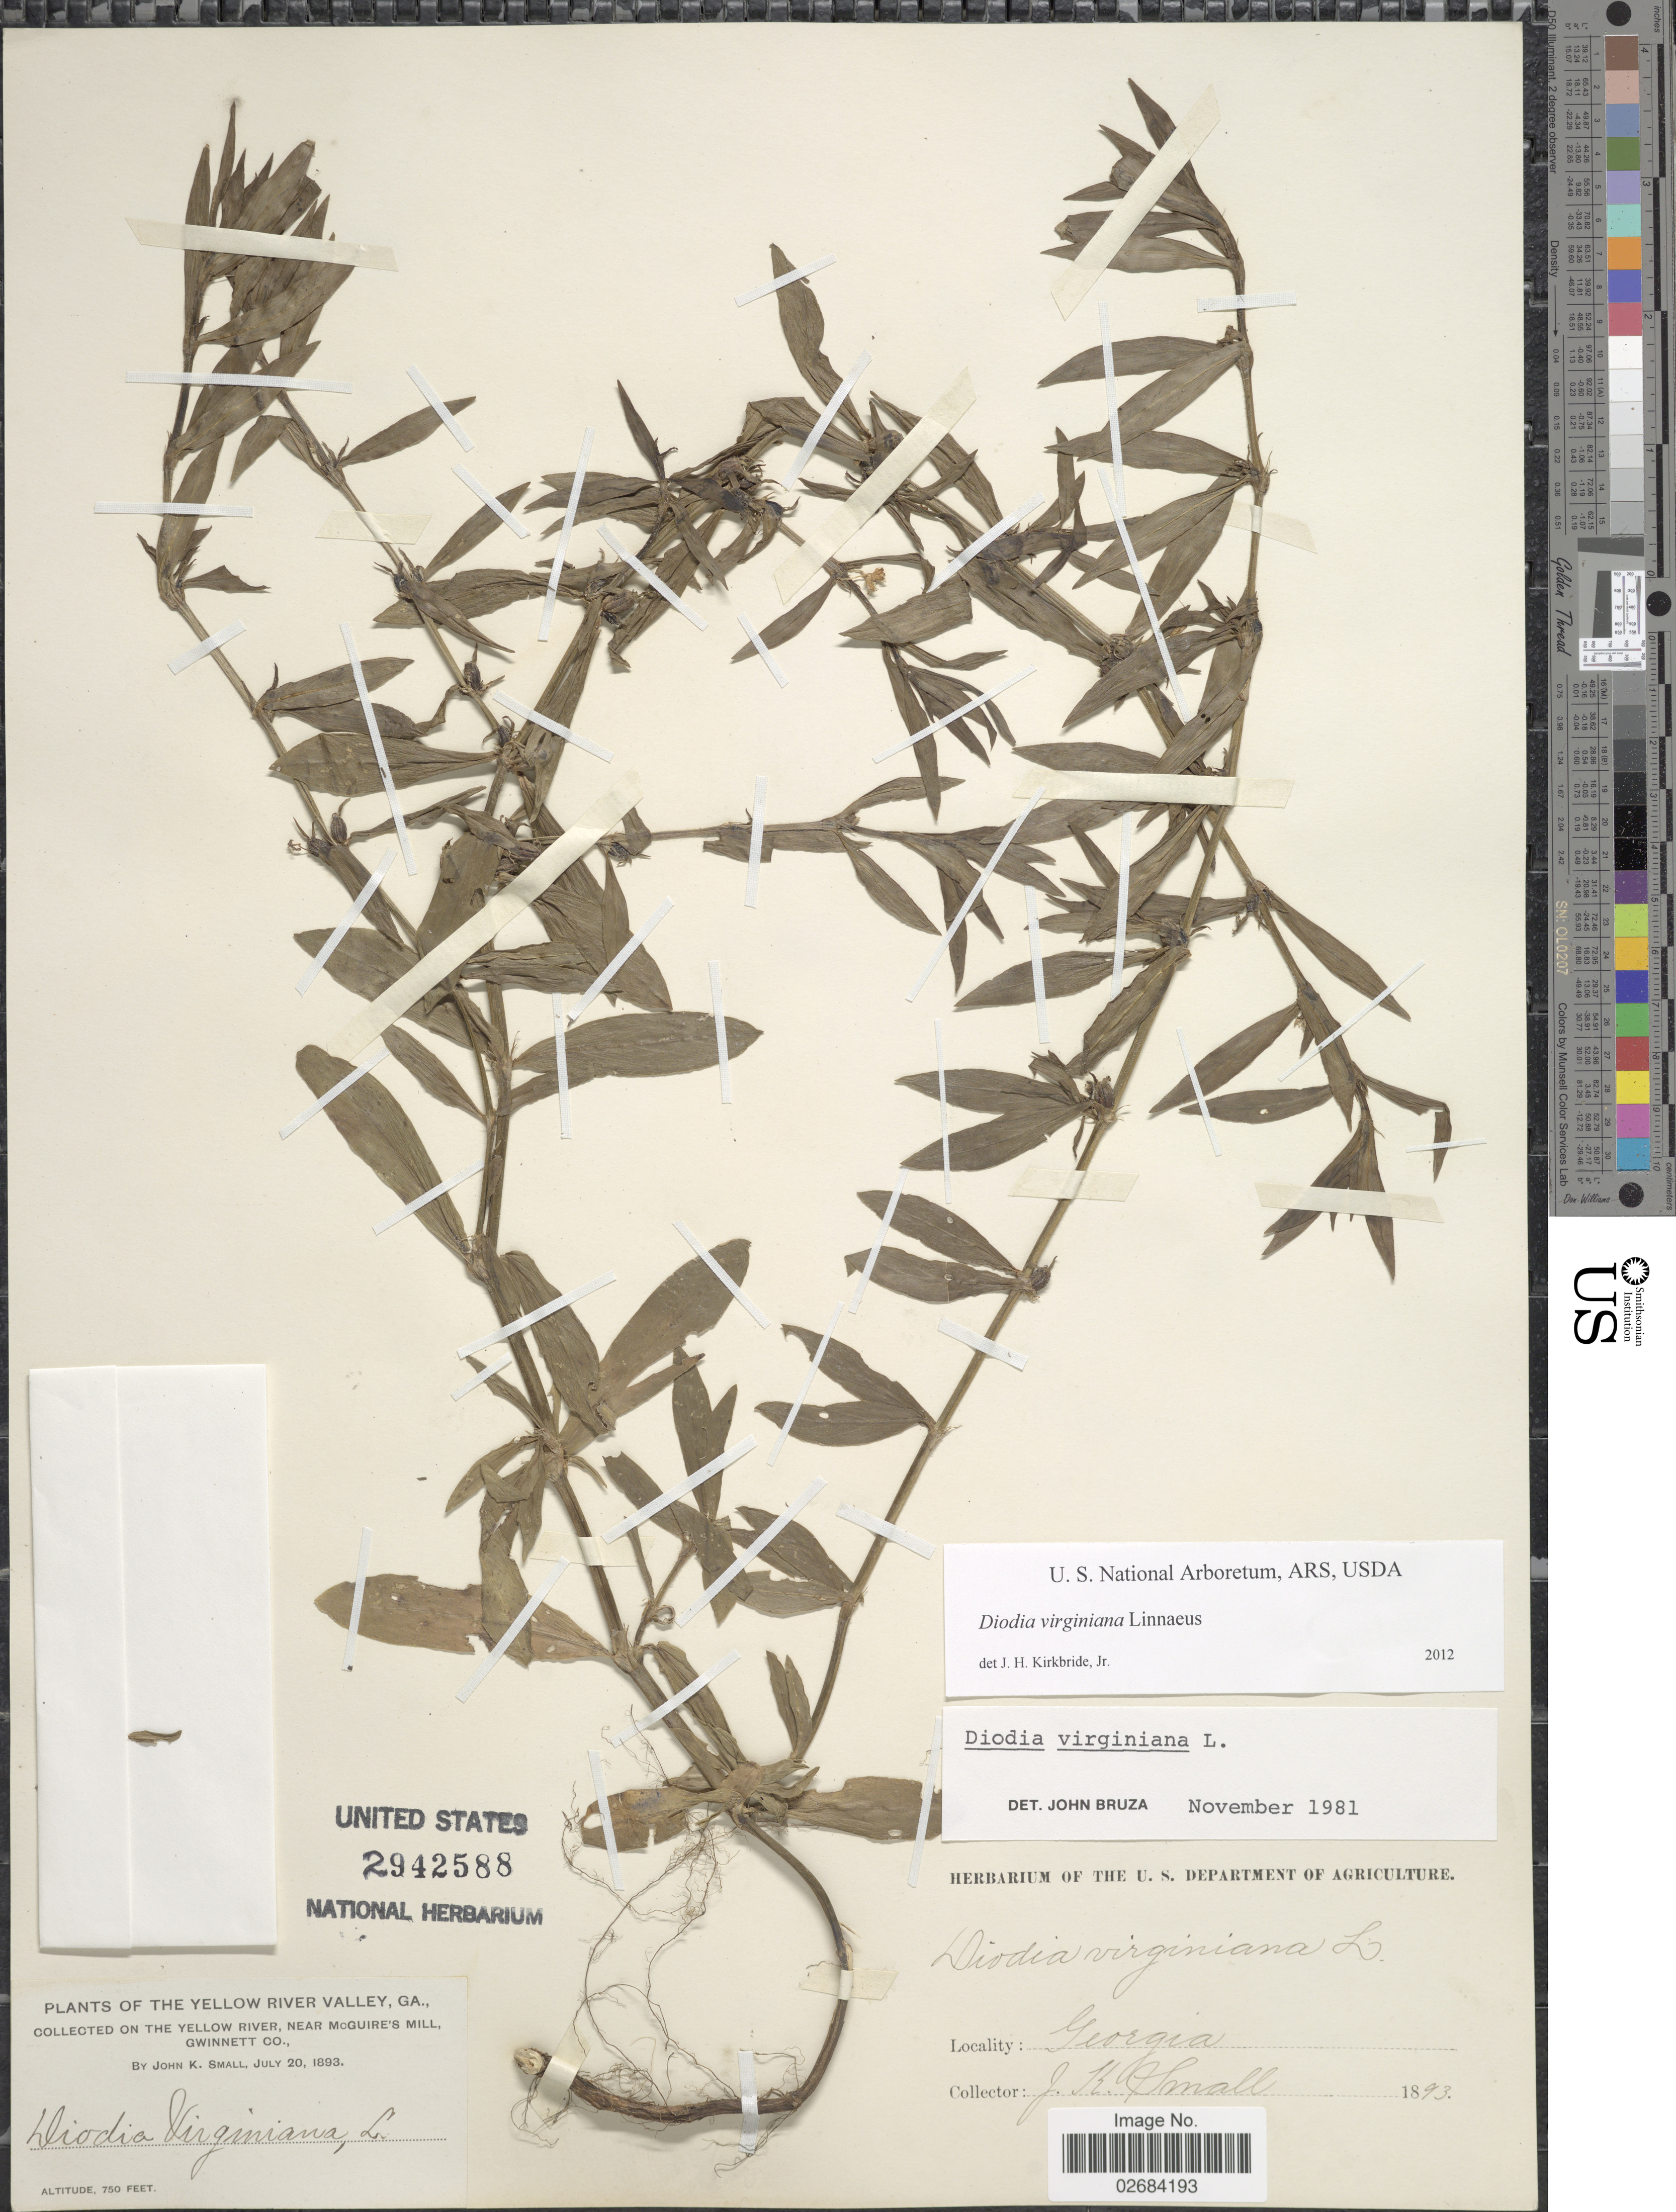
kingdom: Plantae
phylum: Tracheophyta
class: Magnoliopsida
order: Gentianales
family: Rubiaceae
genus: Diodia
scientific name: Diodia virginiana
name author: L.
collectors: J. K. Small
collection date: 1893-07-20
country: United States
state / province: Georgia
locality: The Yellow River Valley, on the Yellow River, near McGuire's Mill, Gwinnett Co.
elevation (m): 229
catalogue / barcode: US 2942588